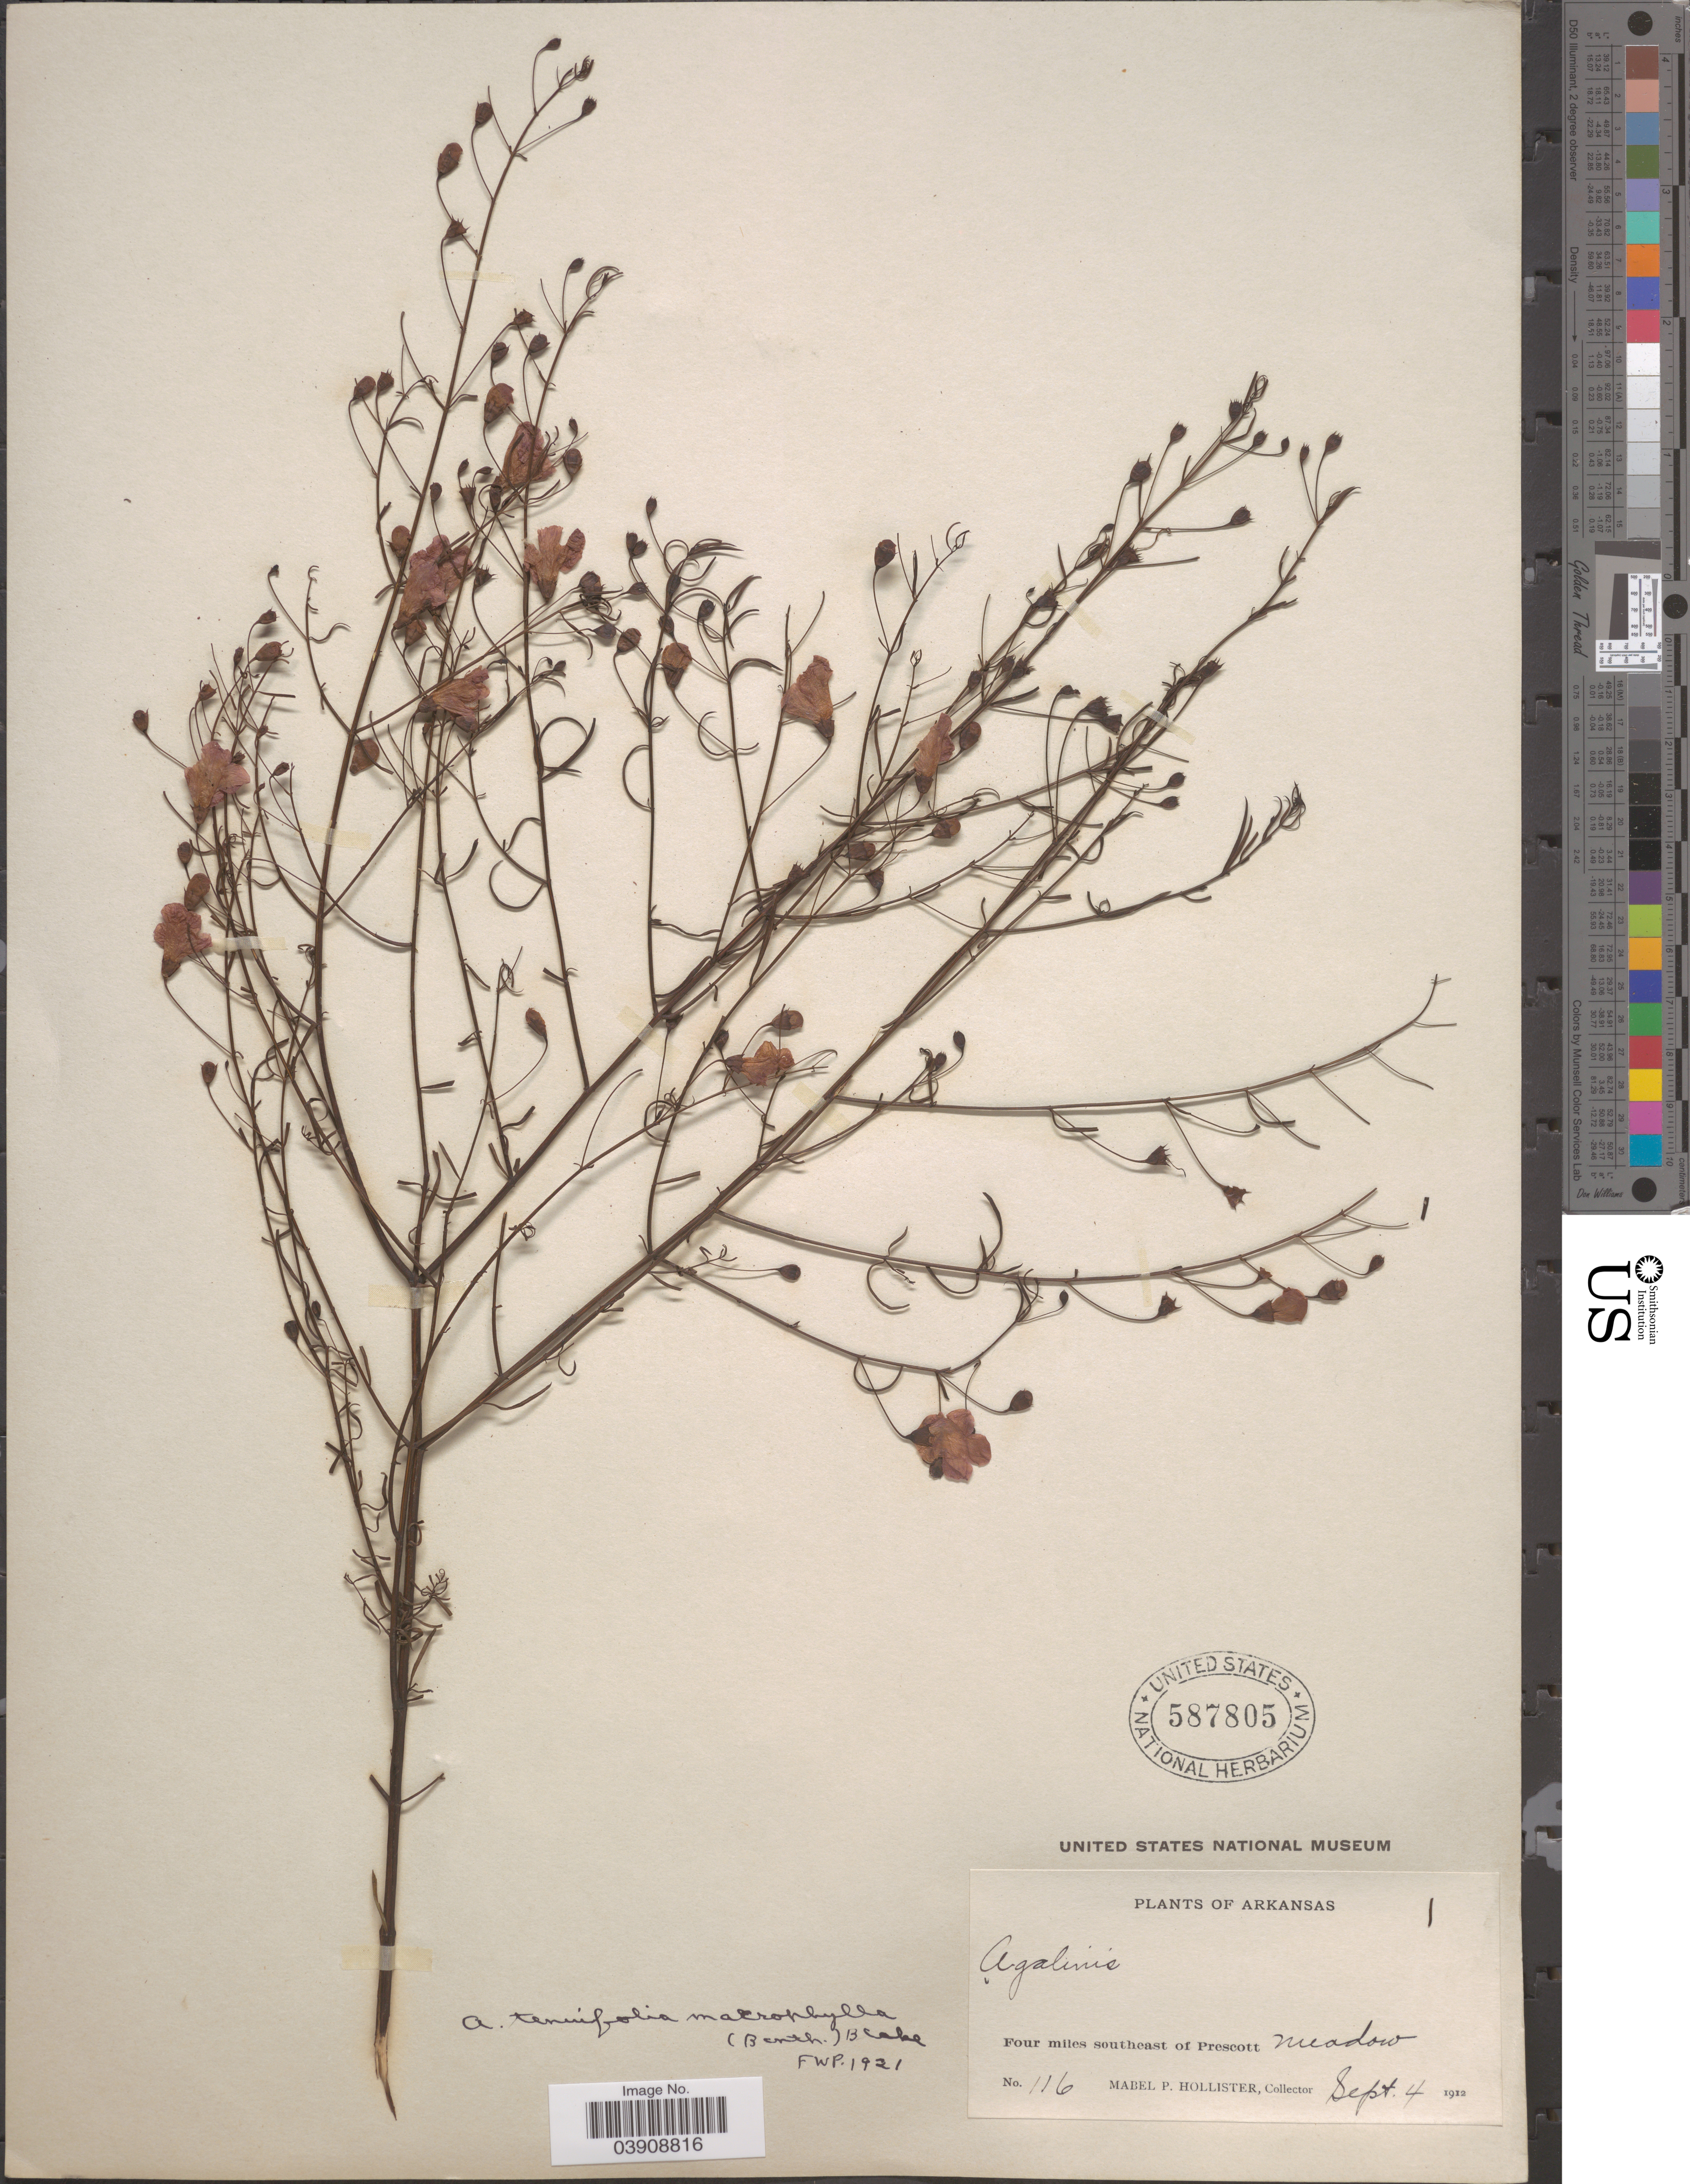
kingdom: Plantae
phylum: Tracheophyta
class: Magnoliopsida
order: Lamiales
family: Orobanchaceae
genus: Agalinis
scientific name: Agalinis tenuifolia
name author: (Vahl) Raf.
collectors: M. Hollister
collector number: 116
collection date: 1912-09-04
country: United States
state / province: Arkansas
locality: Four miles southeast of Prescott. Meadow.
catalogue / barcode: US 587805